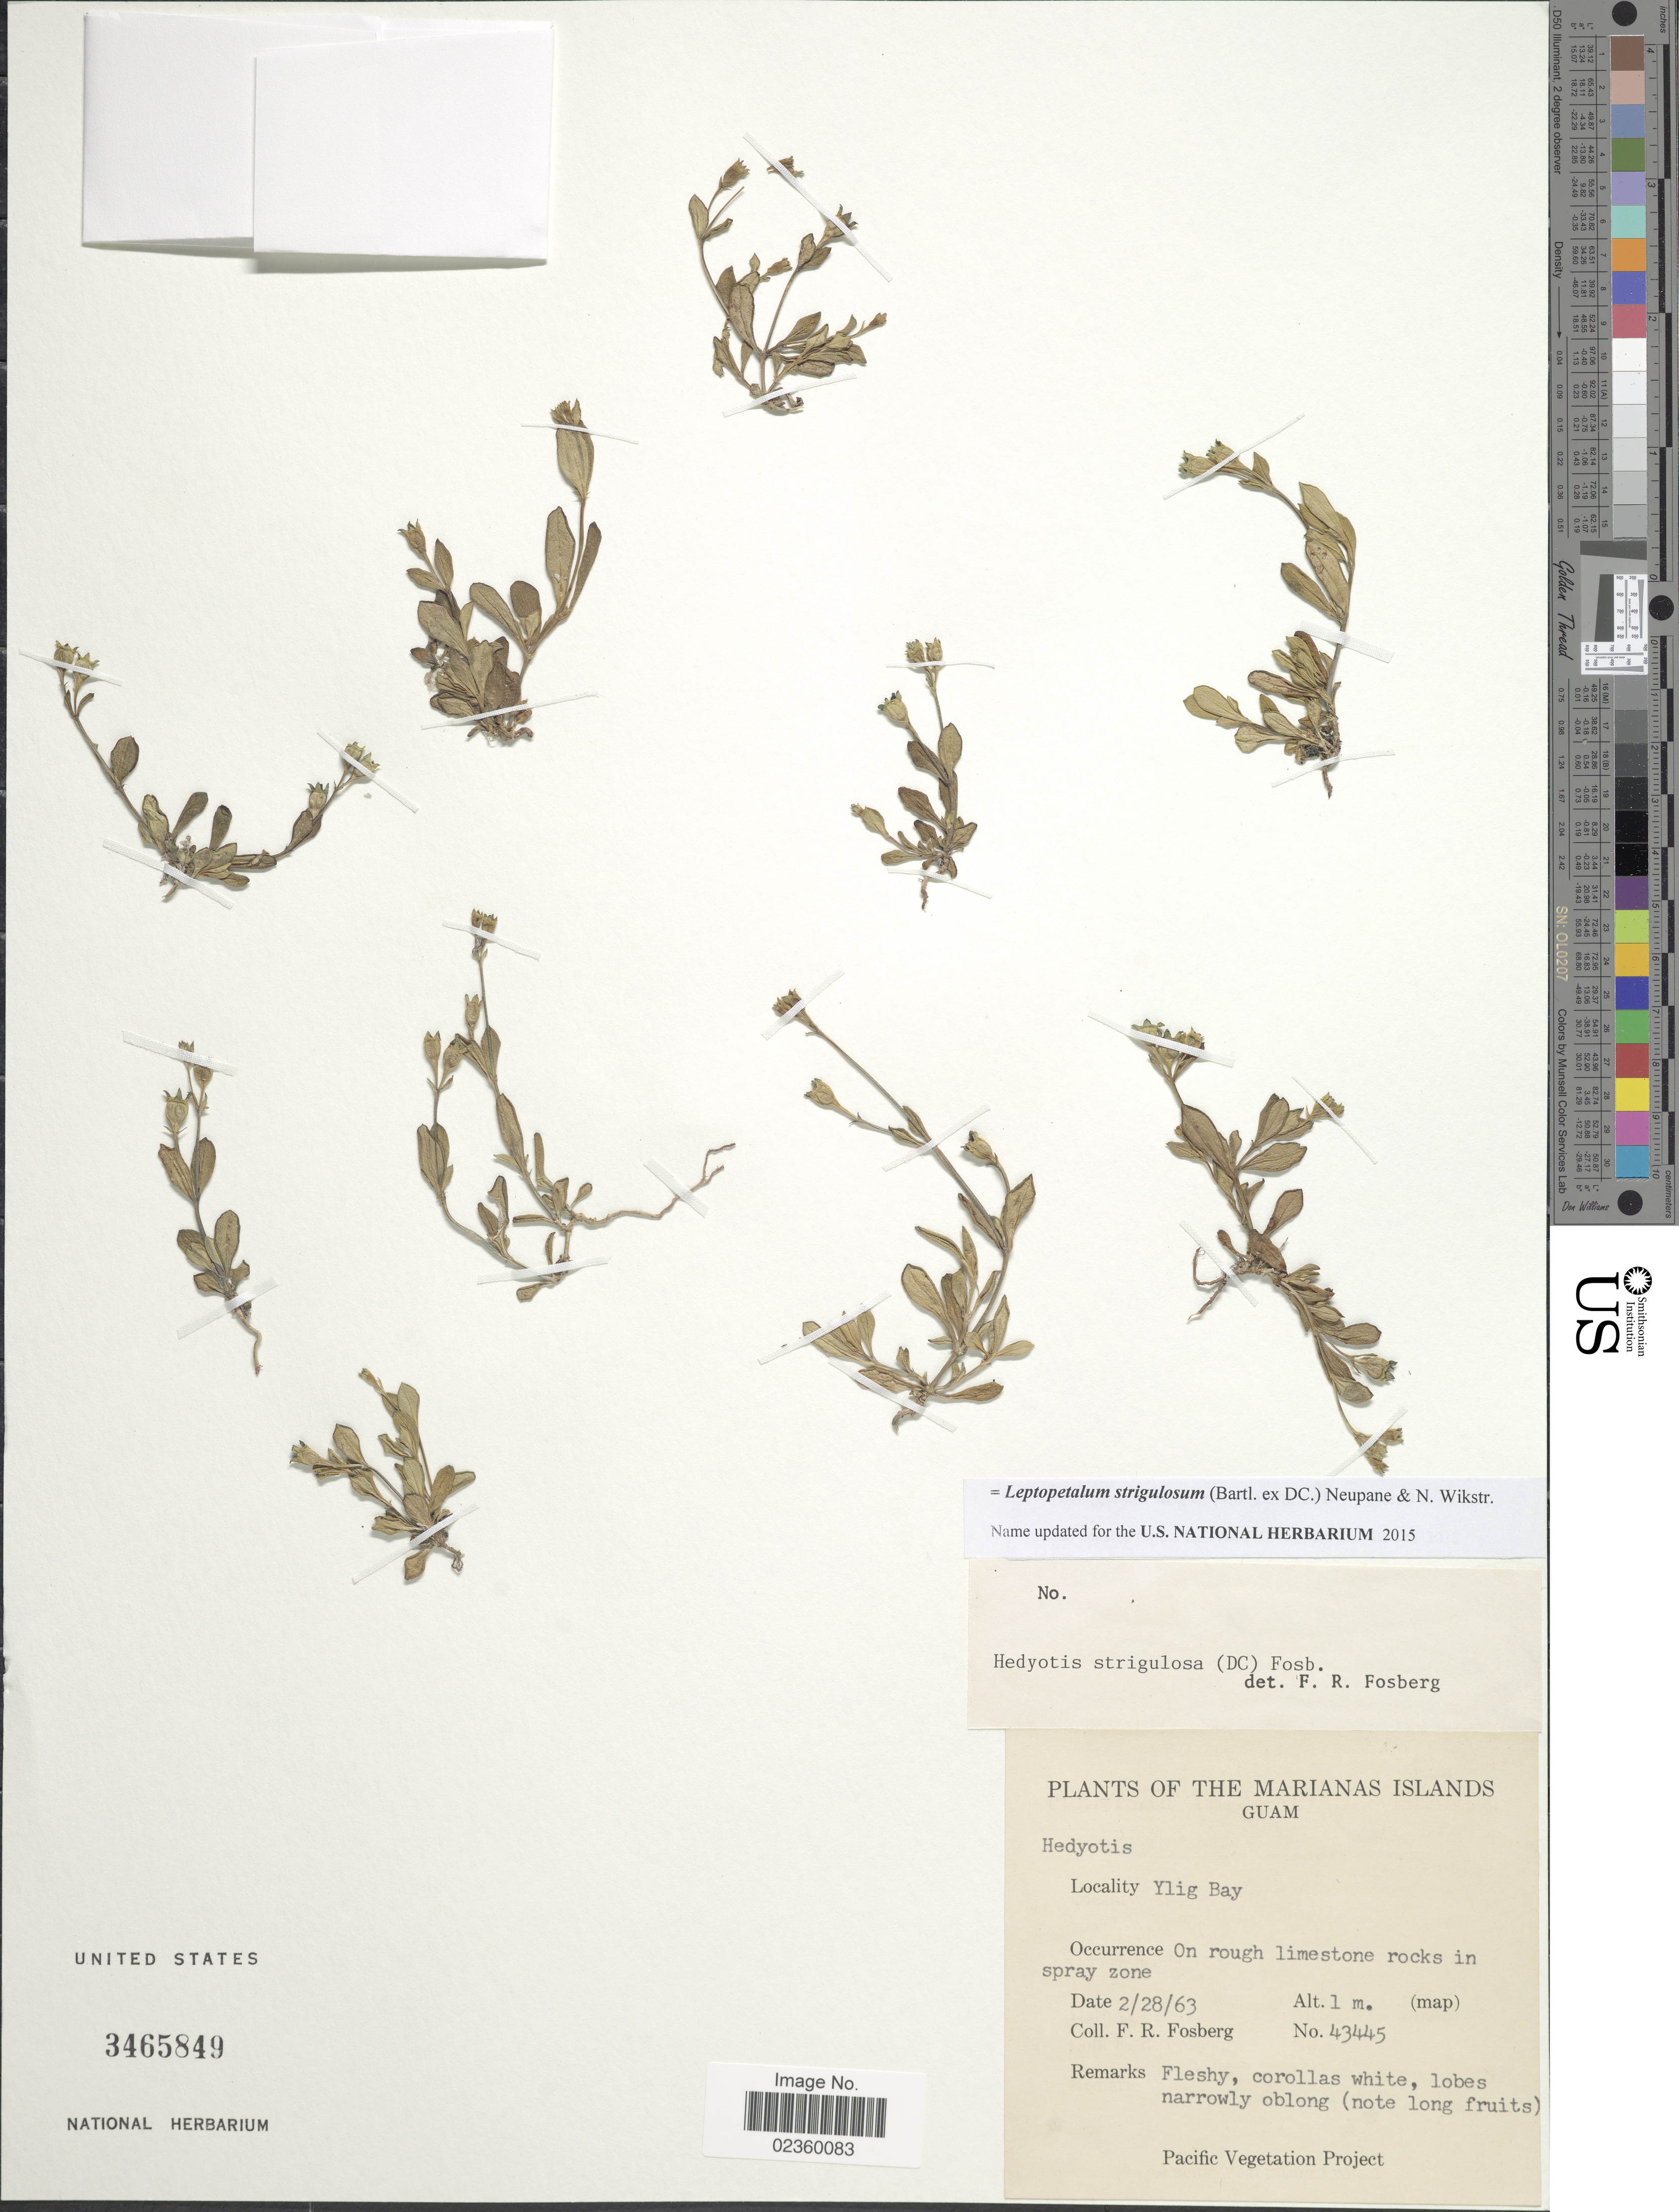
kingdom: Plantae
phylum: Tracheophyta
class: Magnoliopsida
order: Gentianales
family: Rubiaceae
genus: Leptopetalum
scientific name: Leptopetalum strigulosum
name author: (Bartl. ex DC.) Neupane & N. Wikstr.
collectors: F. R. Fosberg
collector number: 43445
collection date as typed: Transcribed d/m/y: 28/2/63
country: Guam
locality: The Marianas Island, Ylig Bay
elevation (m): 1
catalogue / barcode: US 3465849